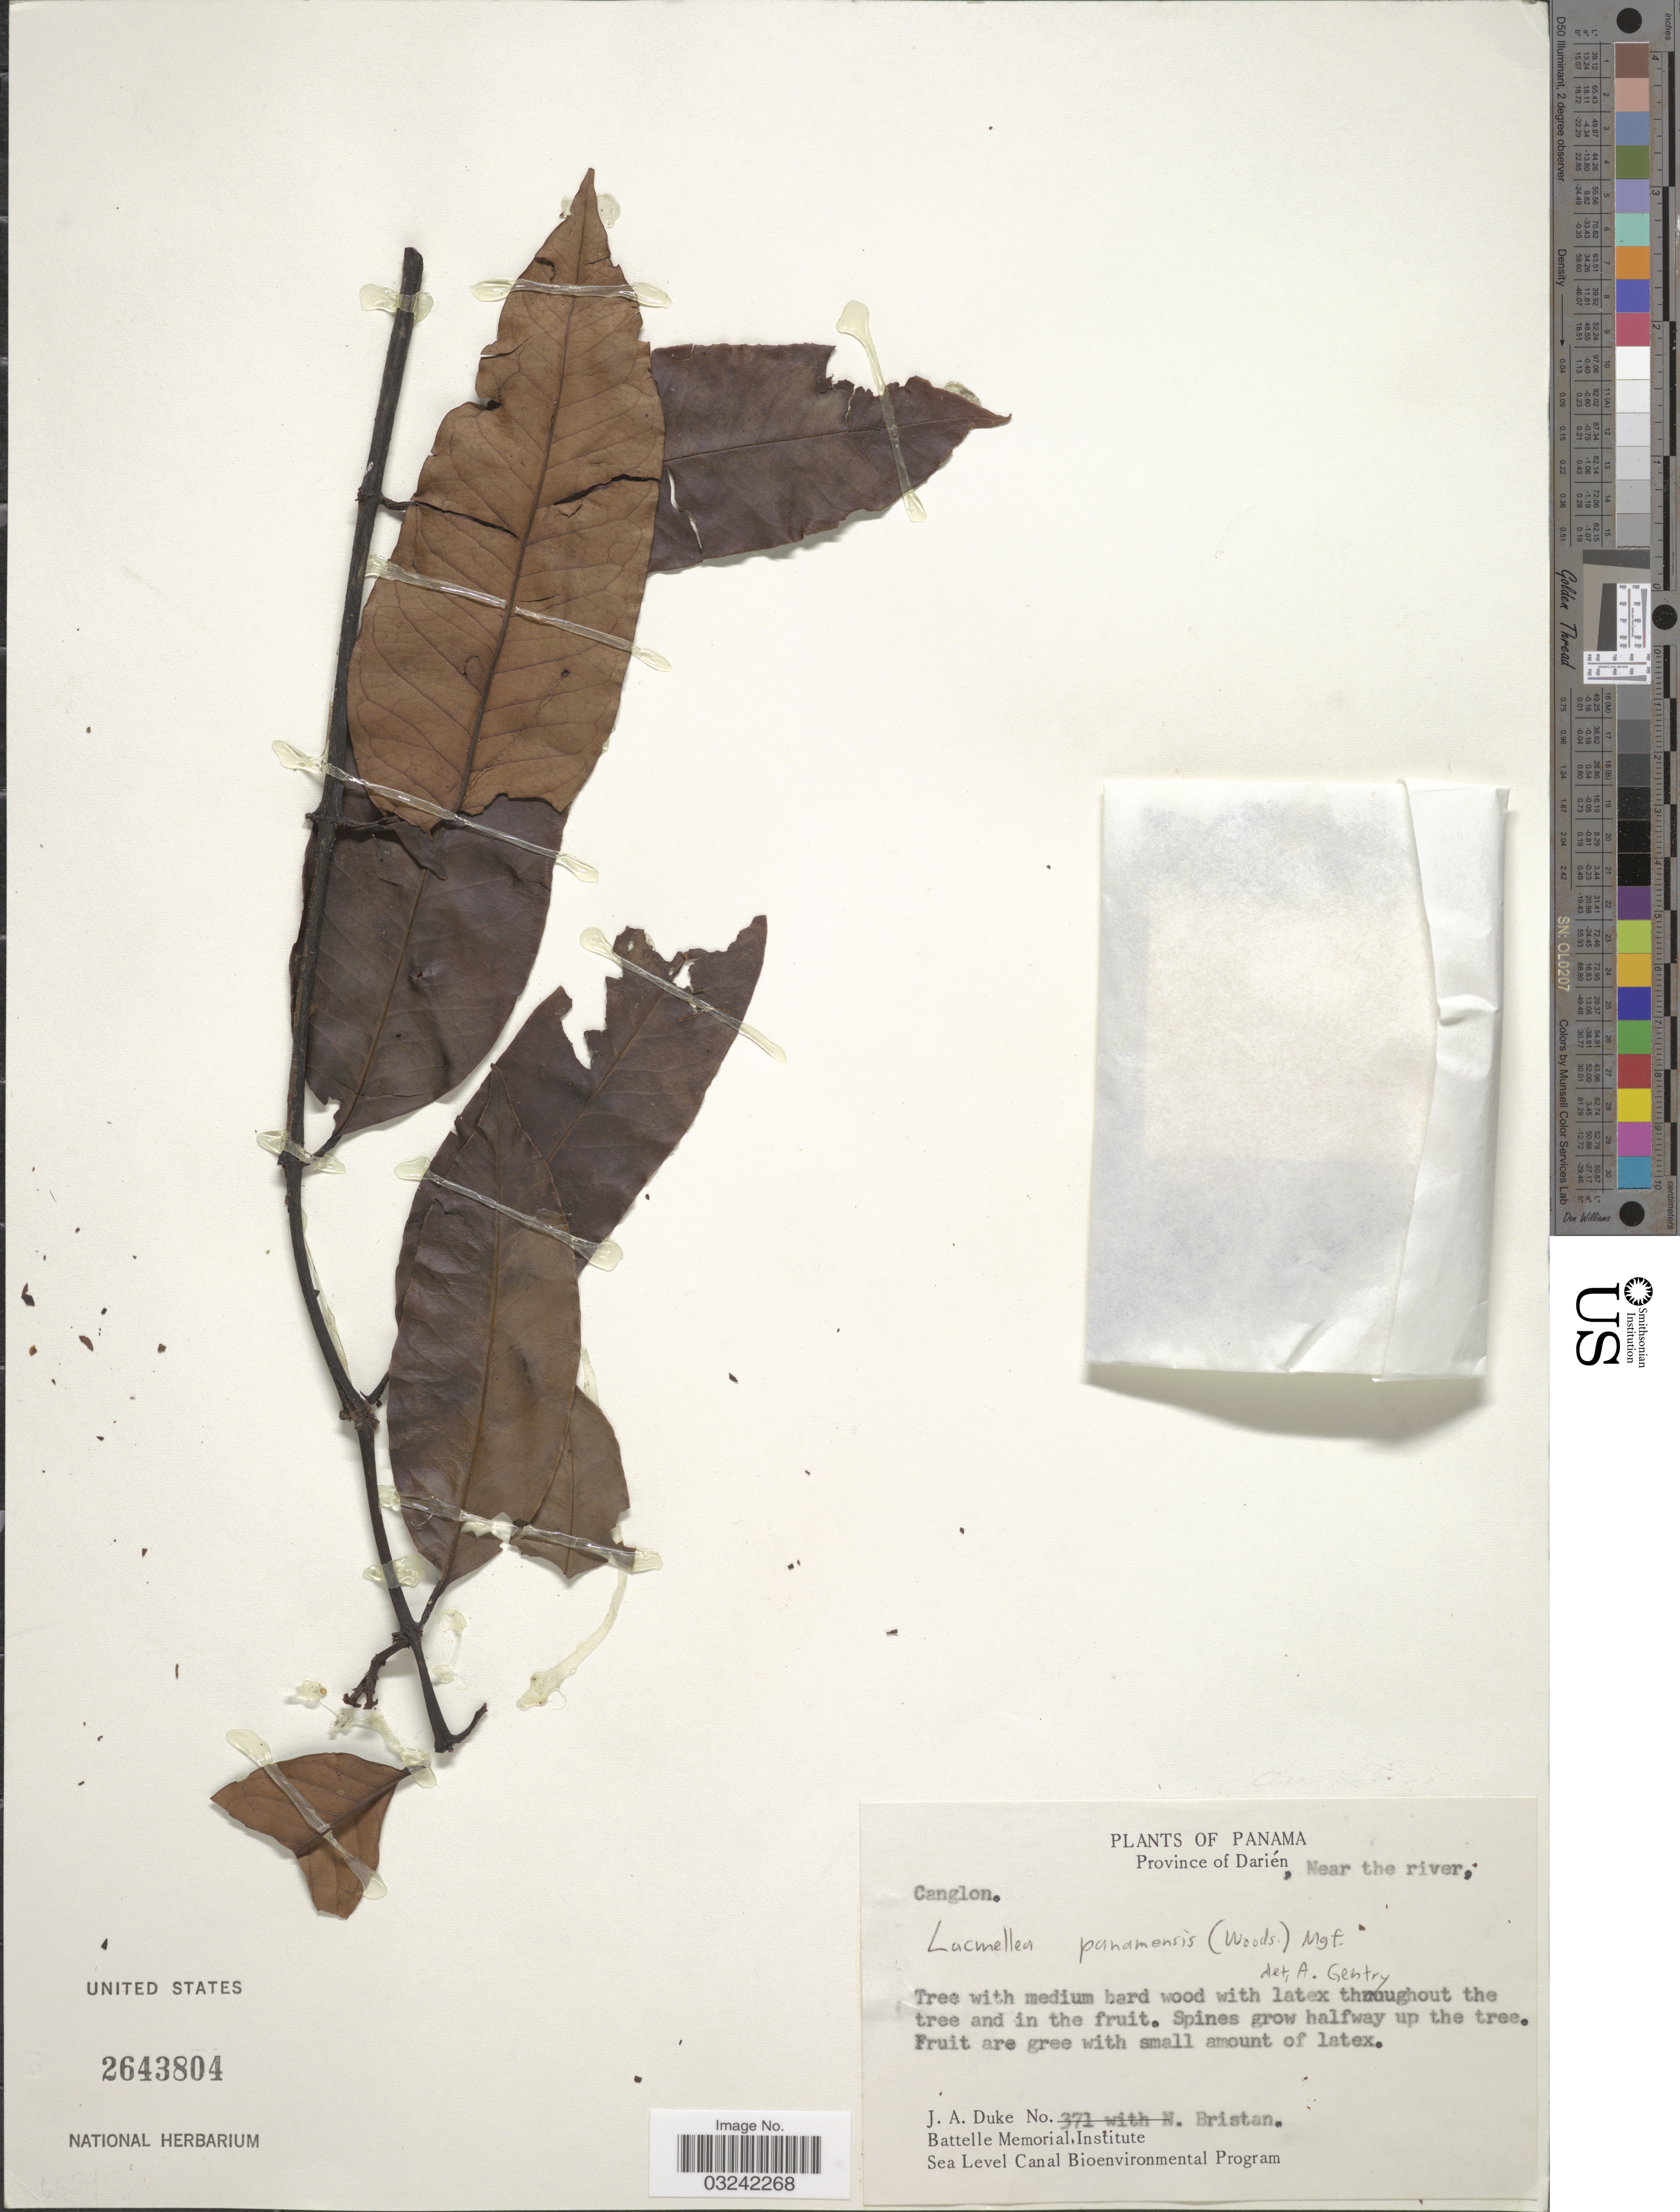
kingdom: Plantae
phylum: Tracheophyta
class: Magnoliopsida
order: Gentianales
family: Apocynaceae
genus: Lacmellea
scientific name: Lacmellea panamensis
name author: (Woodson) Markgr.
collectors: J. A. Duke & N. Bristan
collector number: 371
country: Panama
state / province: Darién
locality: Near the river.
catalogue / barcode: US 2643804